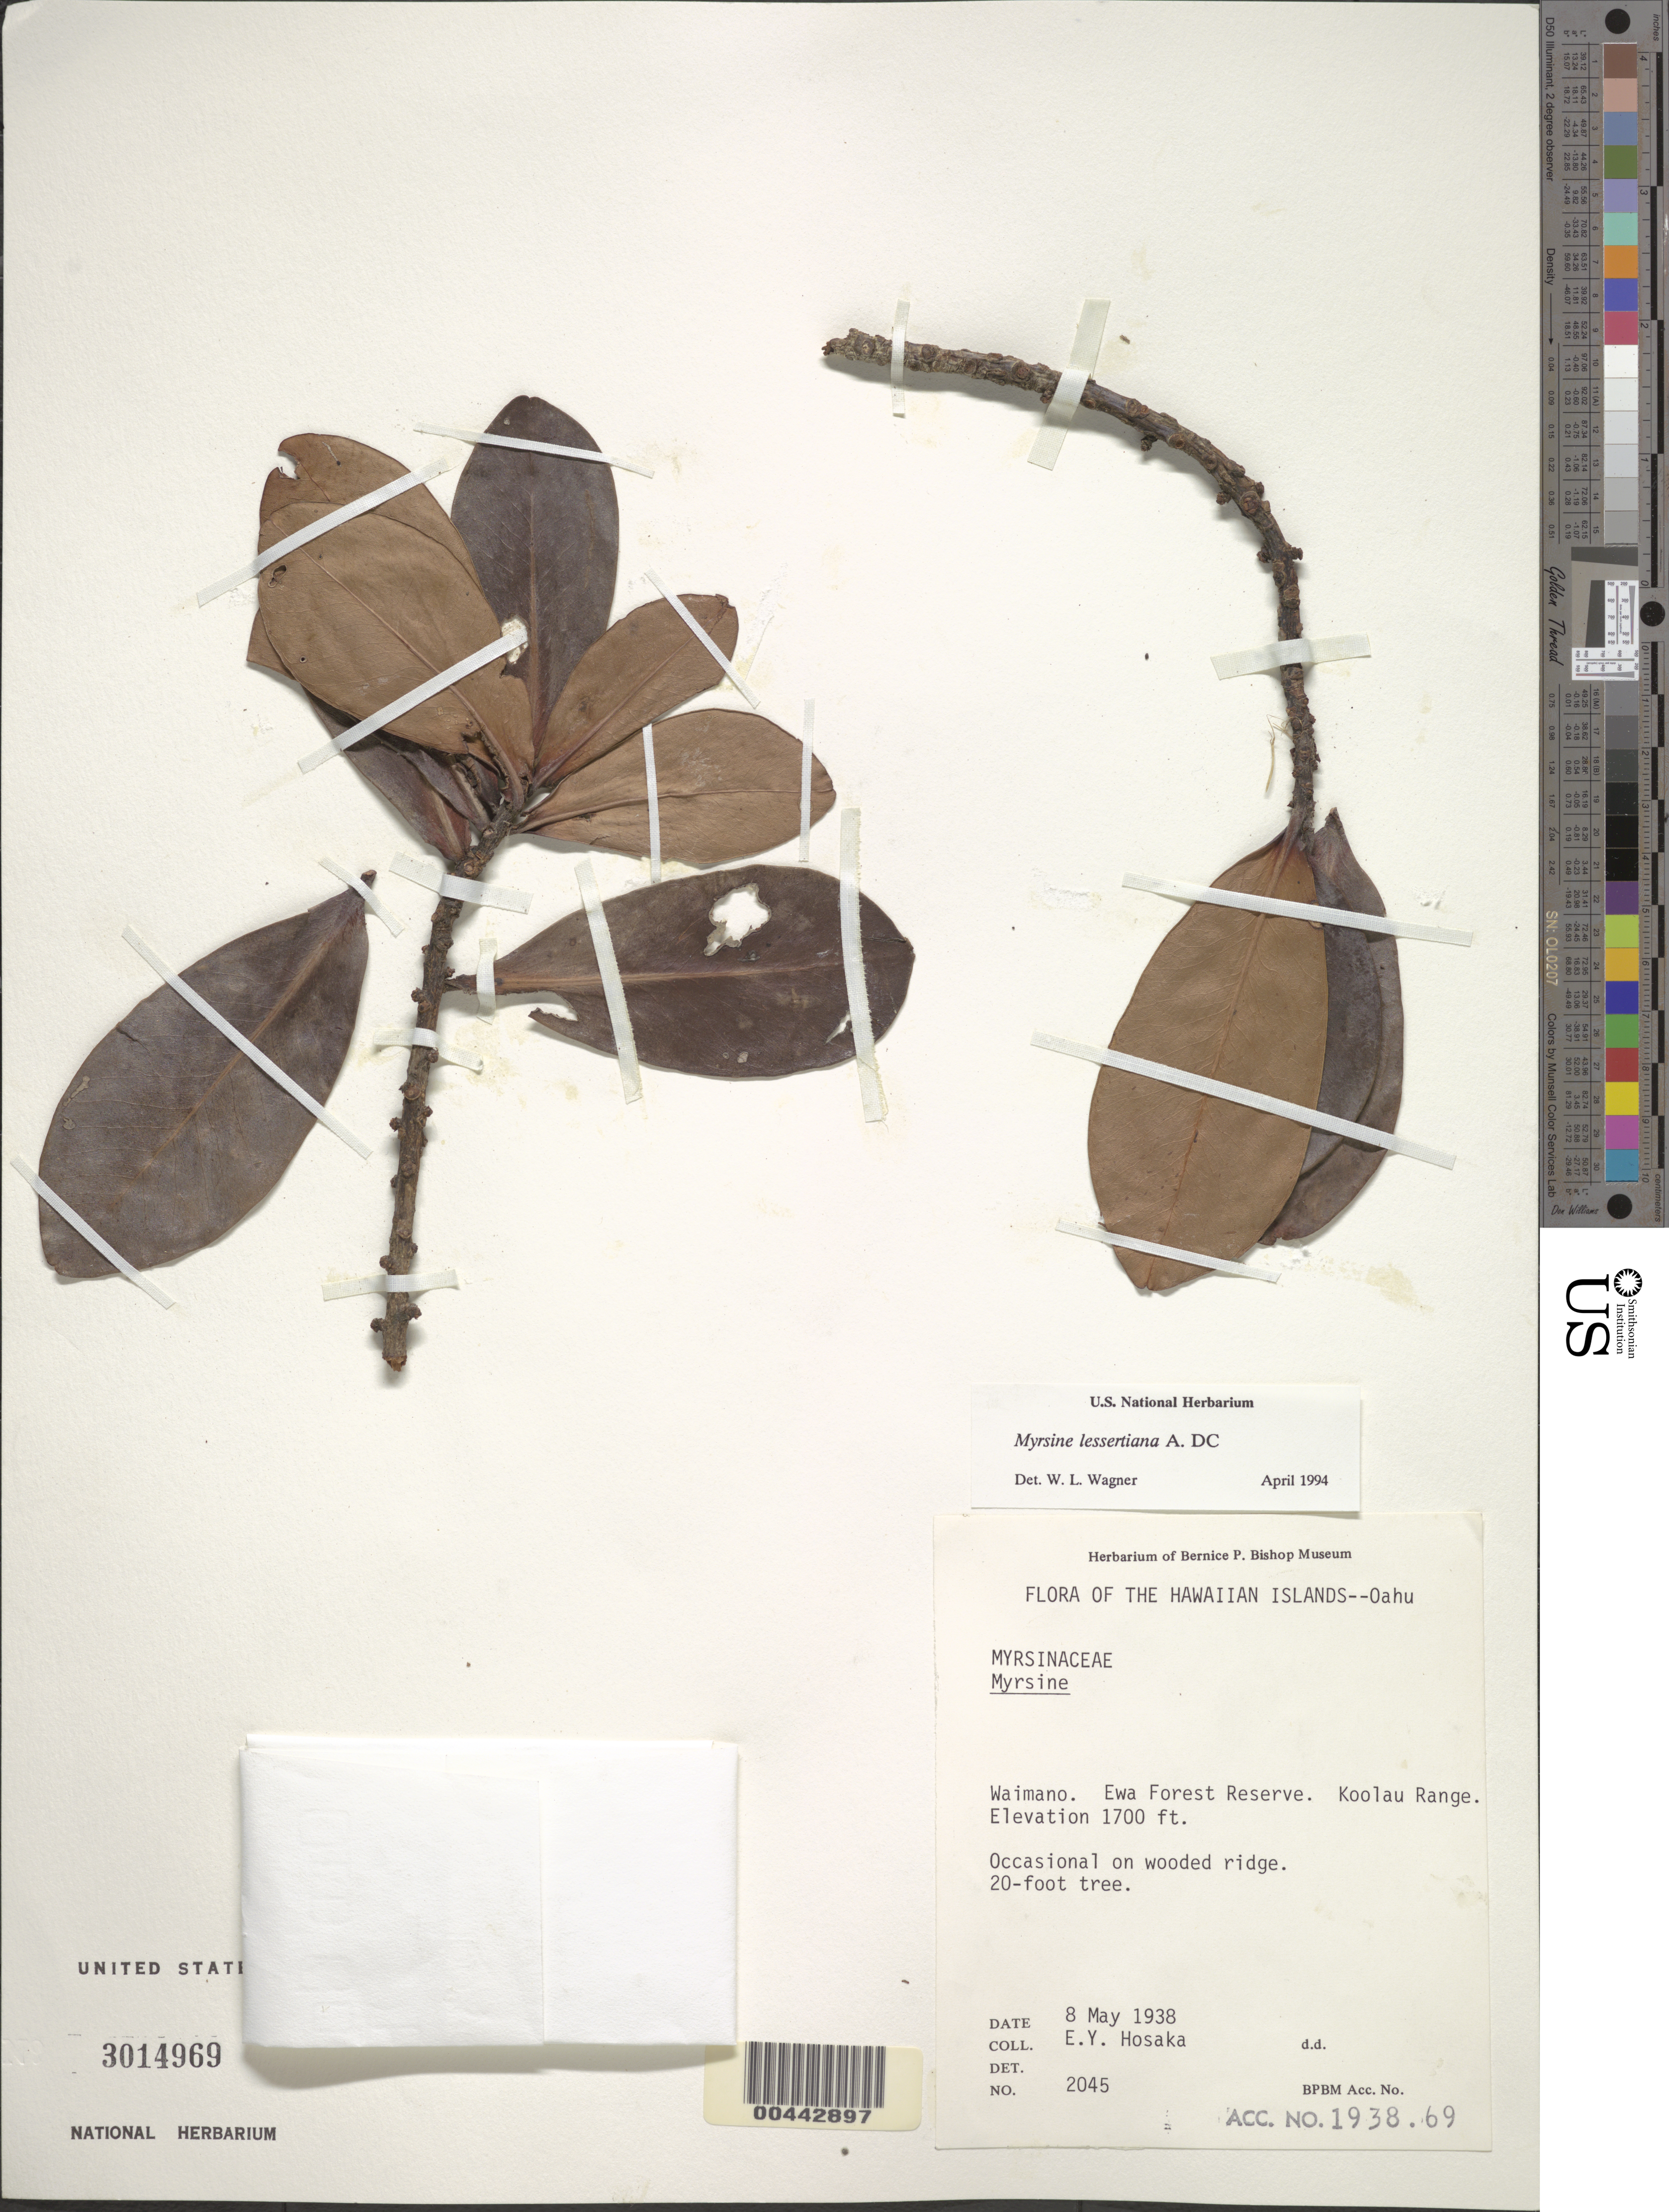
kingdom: Plantae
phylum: Tracheophyta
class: Magnoliopsida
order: Ericales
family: Primulaceae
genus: Myrsine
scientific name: Myrsine lessertiana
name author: A. DC.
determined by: Wagner, W. L., (BOT), Smithsonian Institution - National Museum of Natural History (UNITED STATES)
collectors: E. Y. Hosaka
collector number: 2045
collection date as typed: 8 May 1938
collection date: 1938-05-08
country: United States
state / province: Hawaii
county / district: Honolulu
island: Oahu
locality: Waimano. Ewa Forest Reserve. Koolau Range.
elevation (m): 518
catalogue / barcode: US 3014969